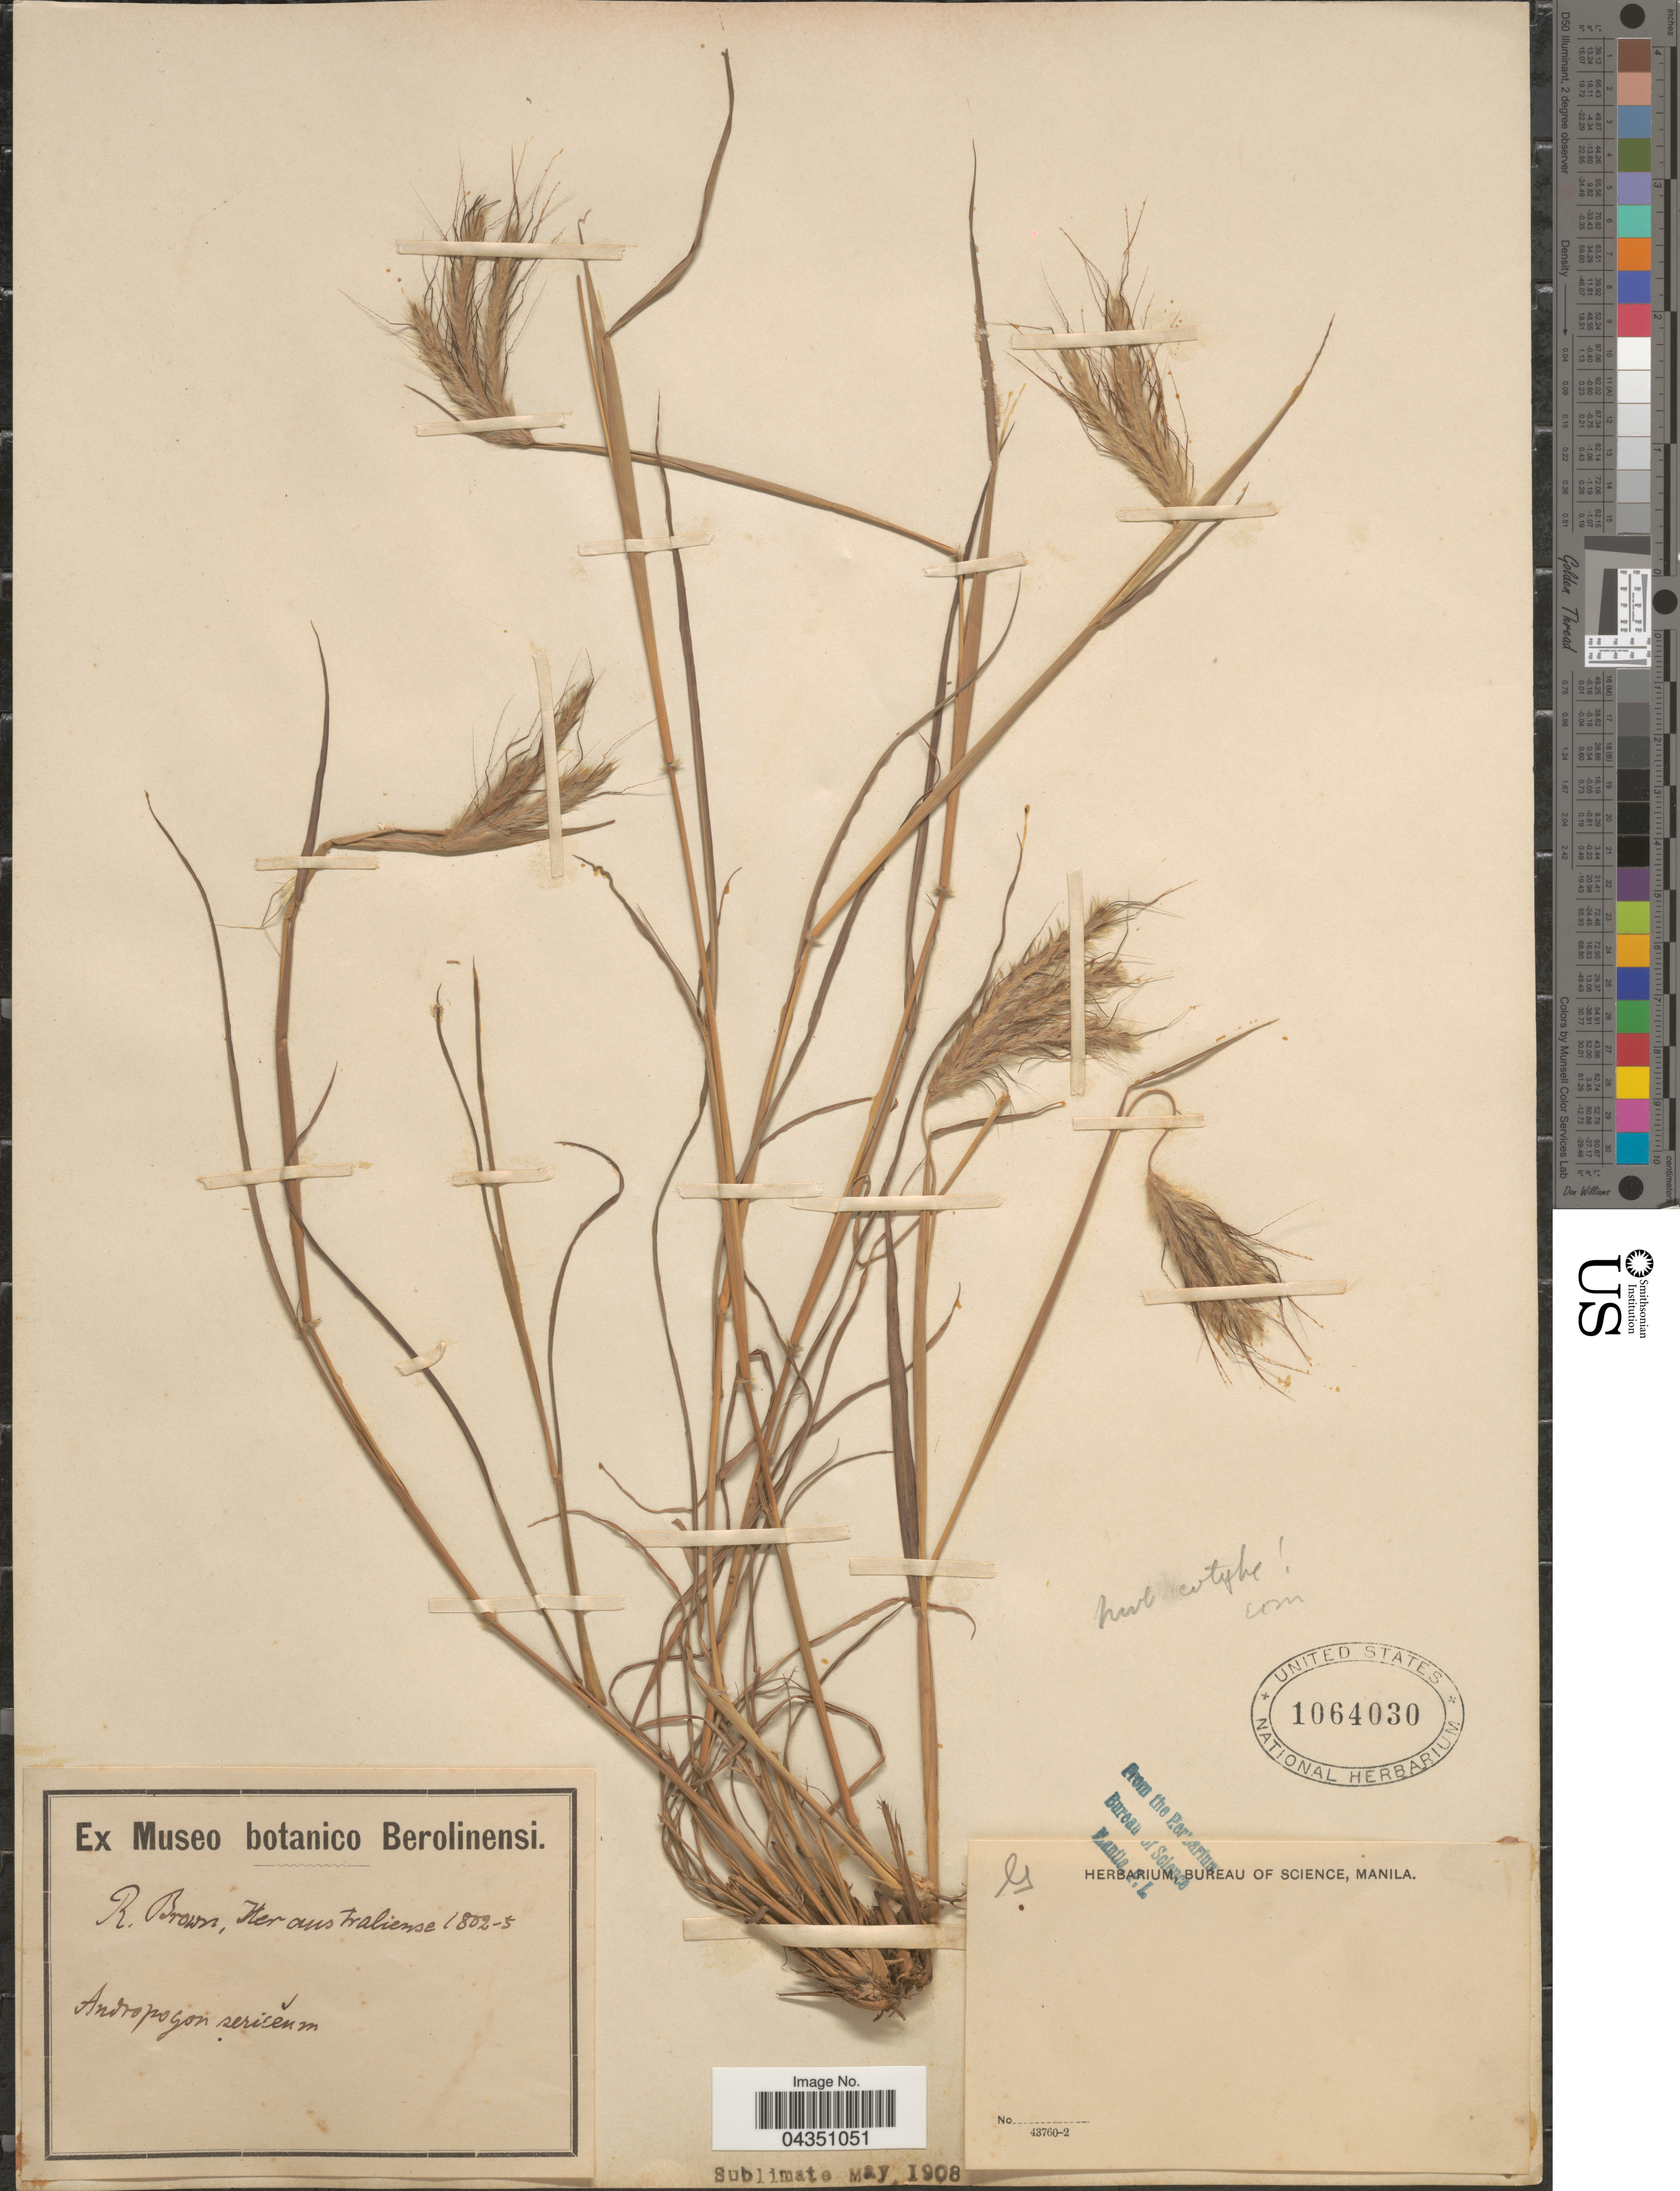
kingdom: Plantae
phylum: Tracheophyta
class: Liliopsida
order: Poales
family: Poaceae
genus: Dichanthium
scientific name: Dichanthium sericeum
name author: (R. Br.) A. Camus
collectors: R. Brown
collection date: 1802/1805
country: Australia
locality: Iter australiense 1802-5.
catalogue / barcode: US 1064030